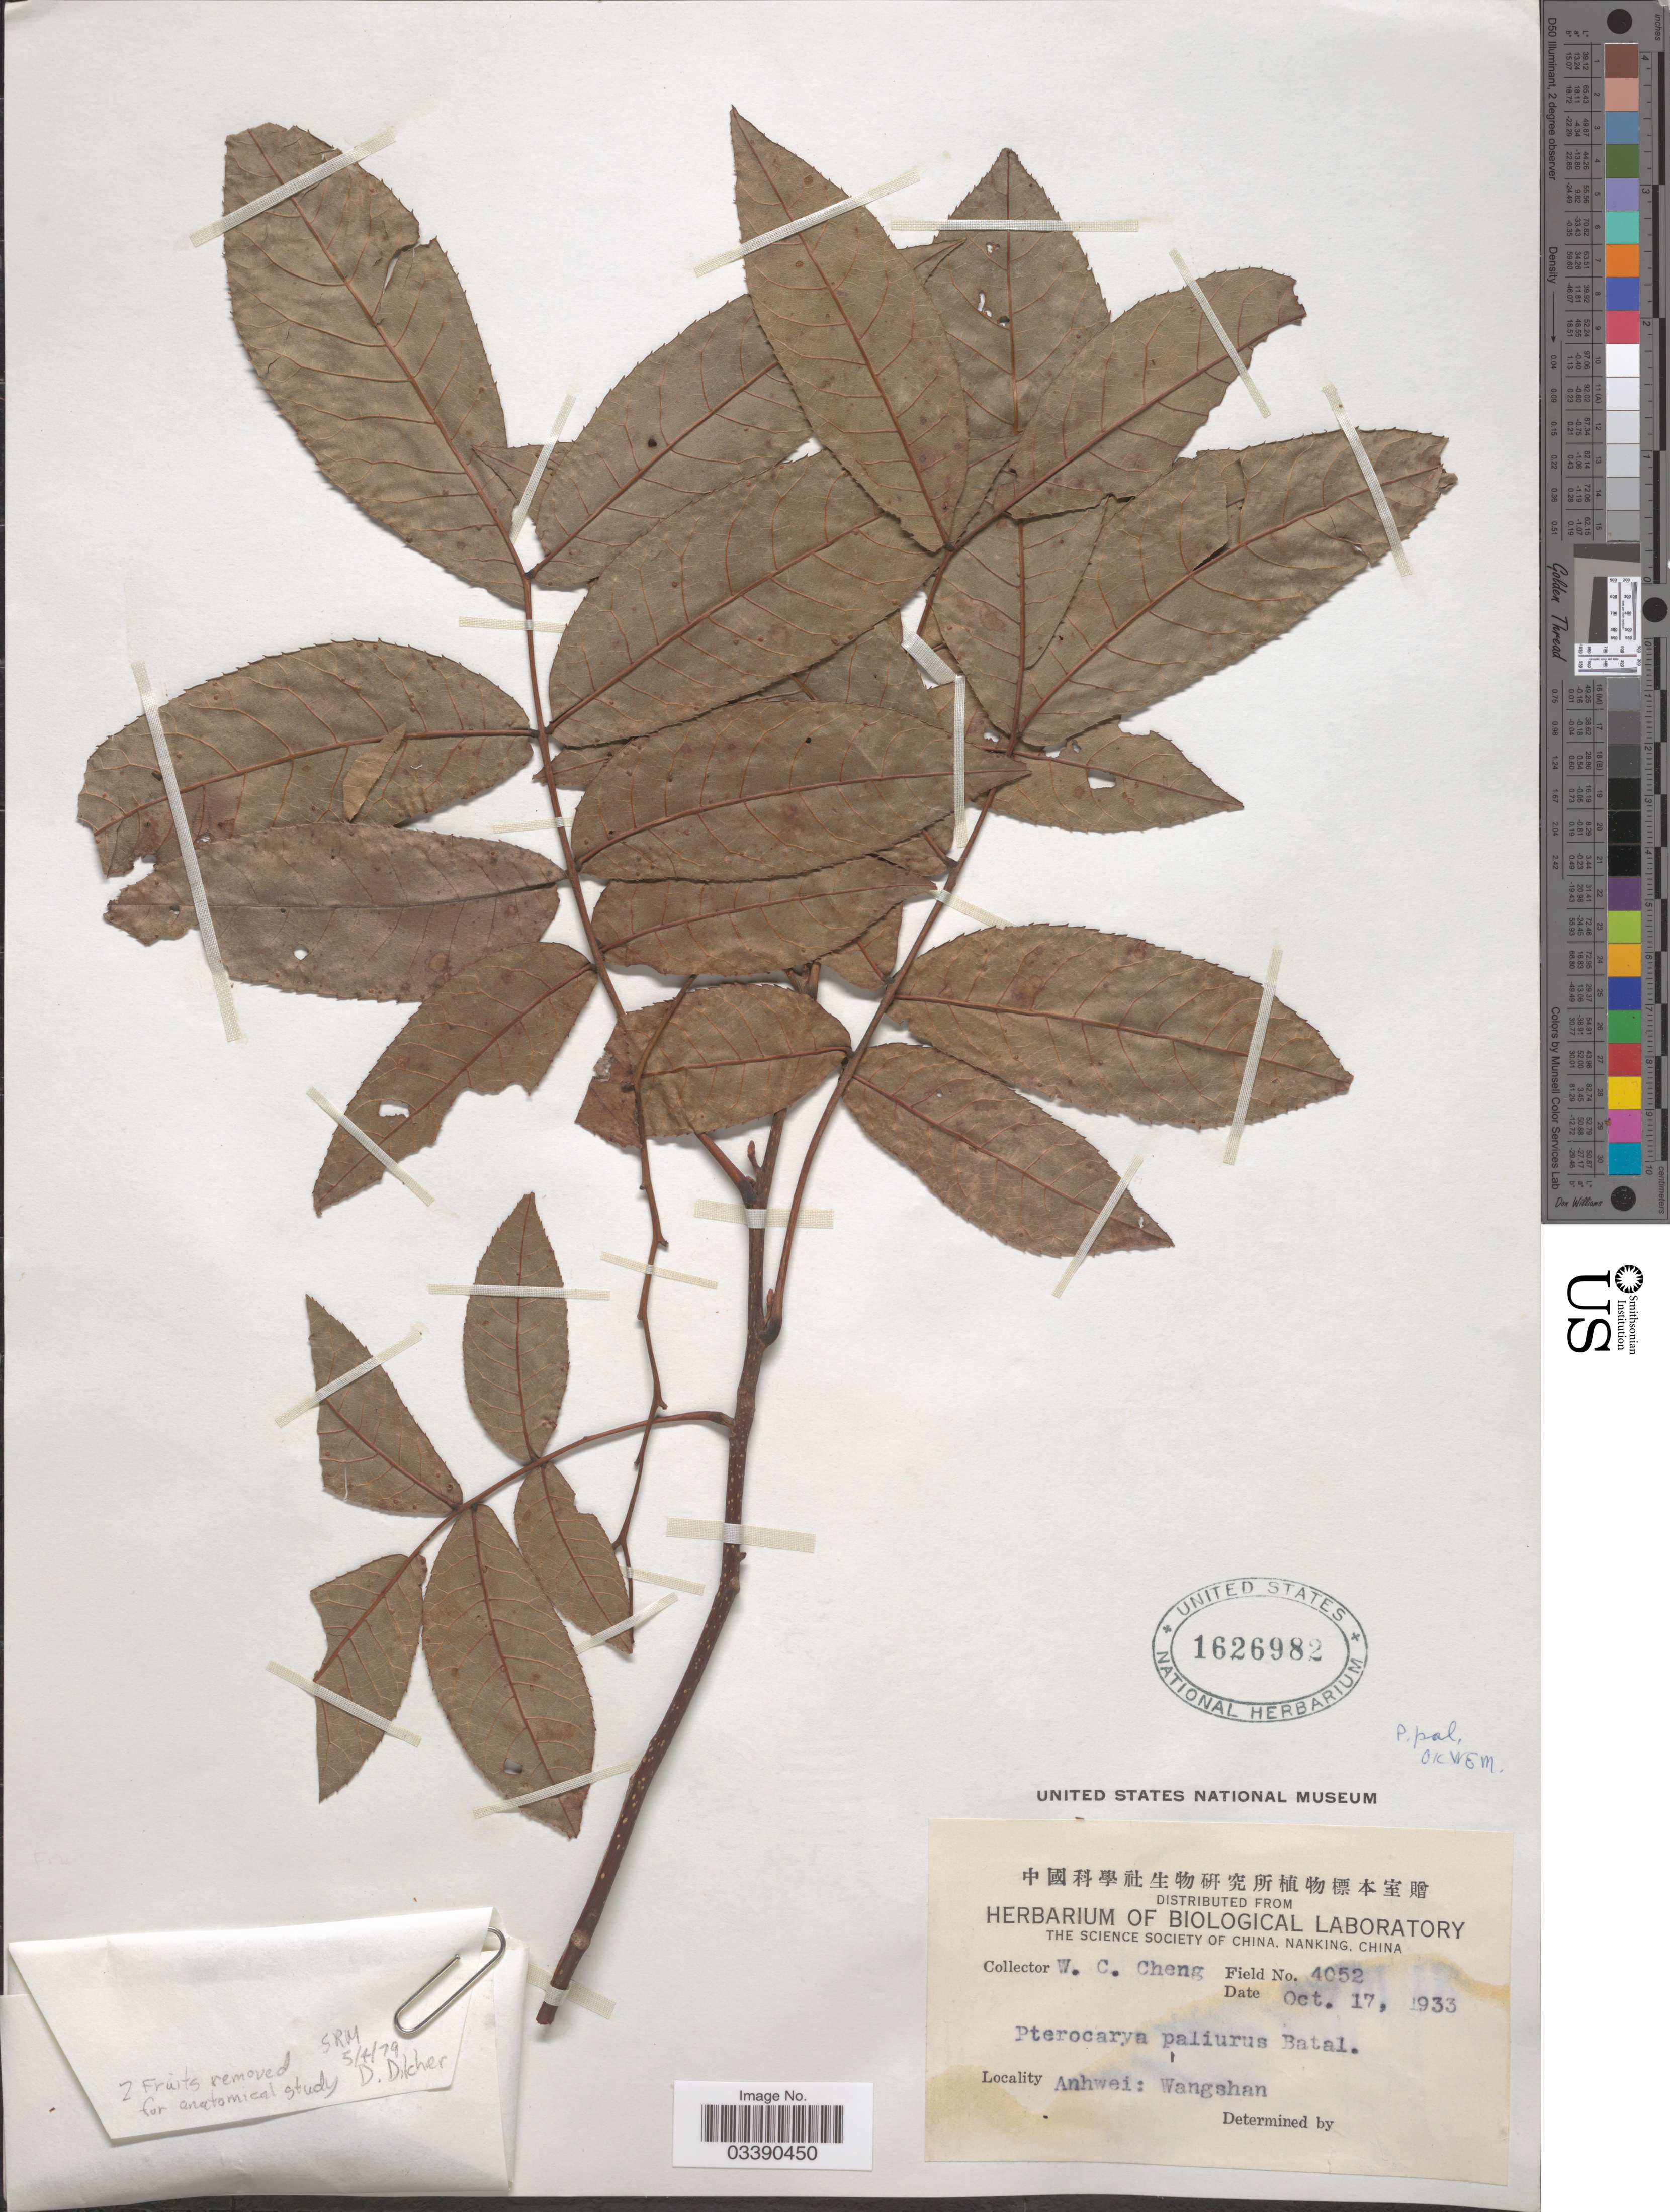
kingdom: Plantae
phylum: Tracheophyta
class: Magnoliopsida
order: Fagales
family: Juglandaceae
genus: Cyclocarya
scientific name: Cyclocarya paliurus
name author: (Batalin) Iljinsk.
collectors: W. C. Cheng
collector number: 4052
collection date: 1933-10-17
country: China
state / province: Anhui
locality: Anhwei: Wangshan.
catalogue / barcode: US 1626982